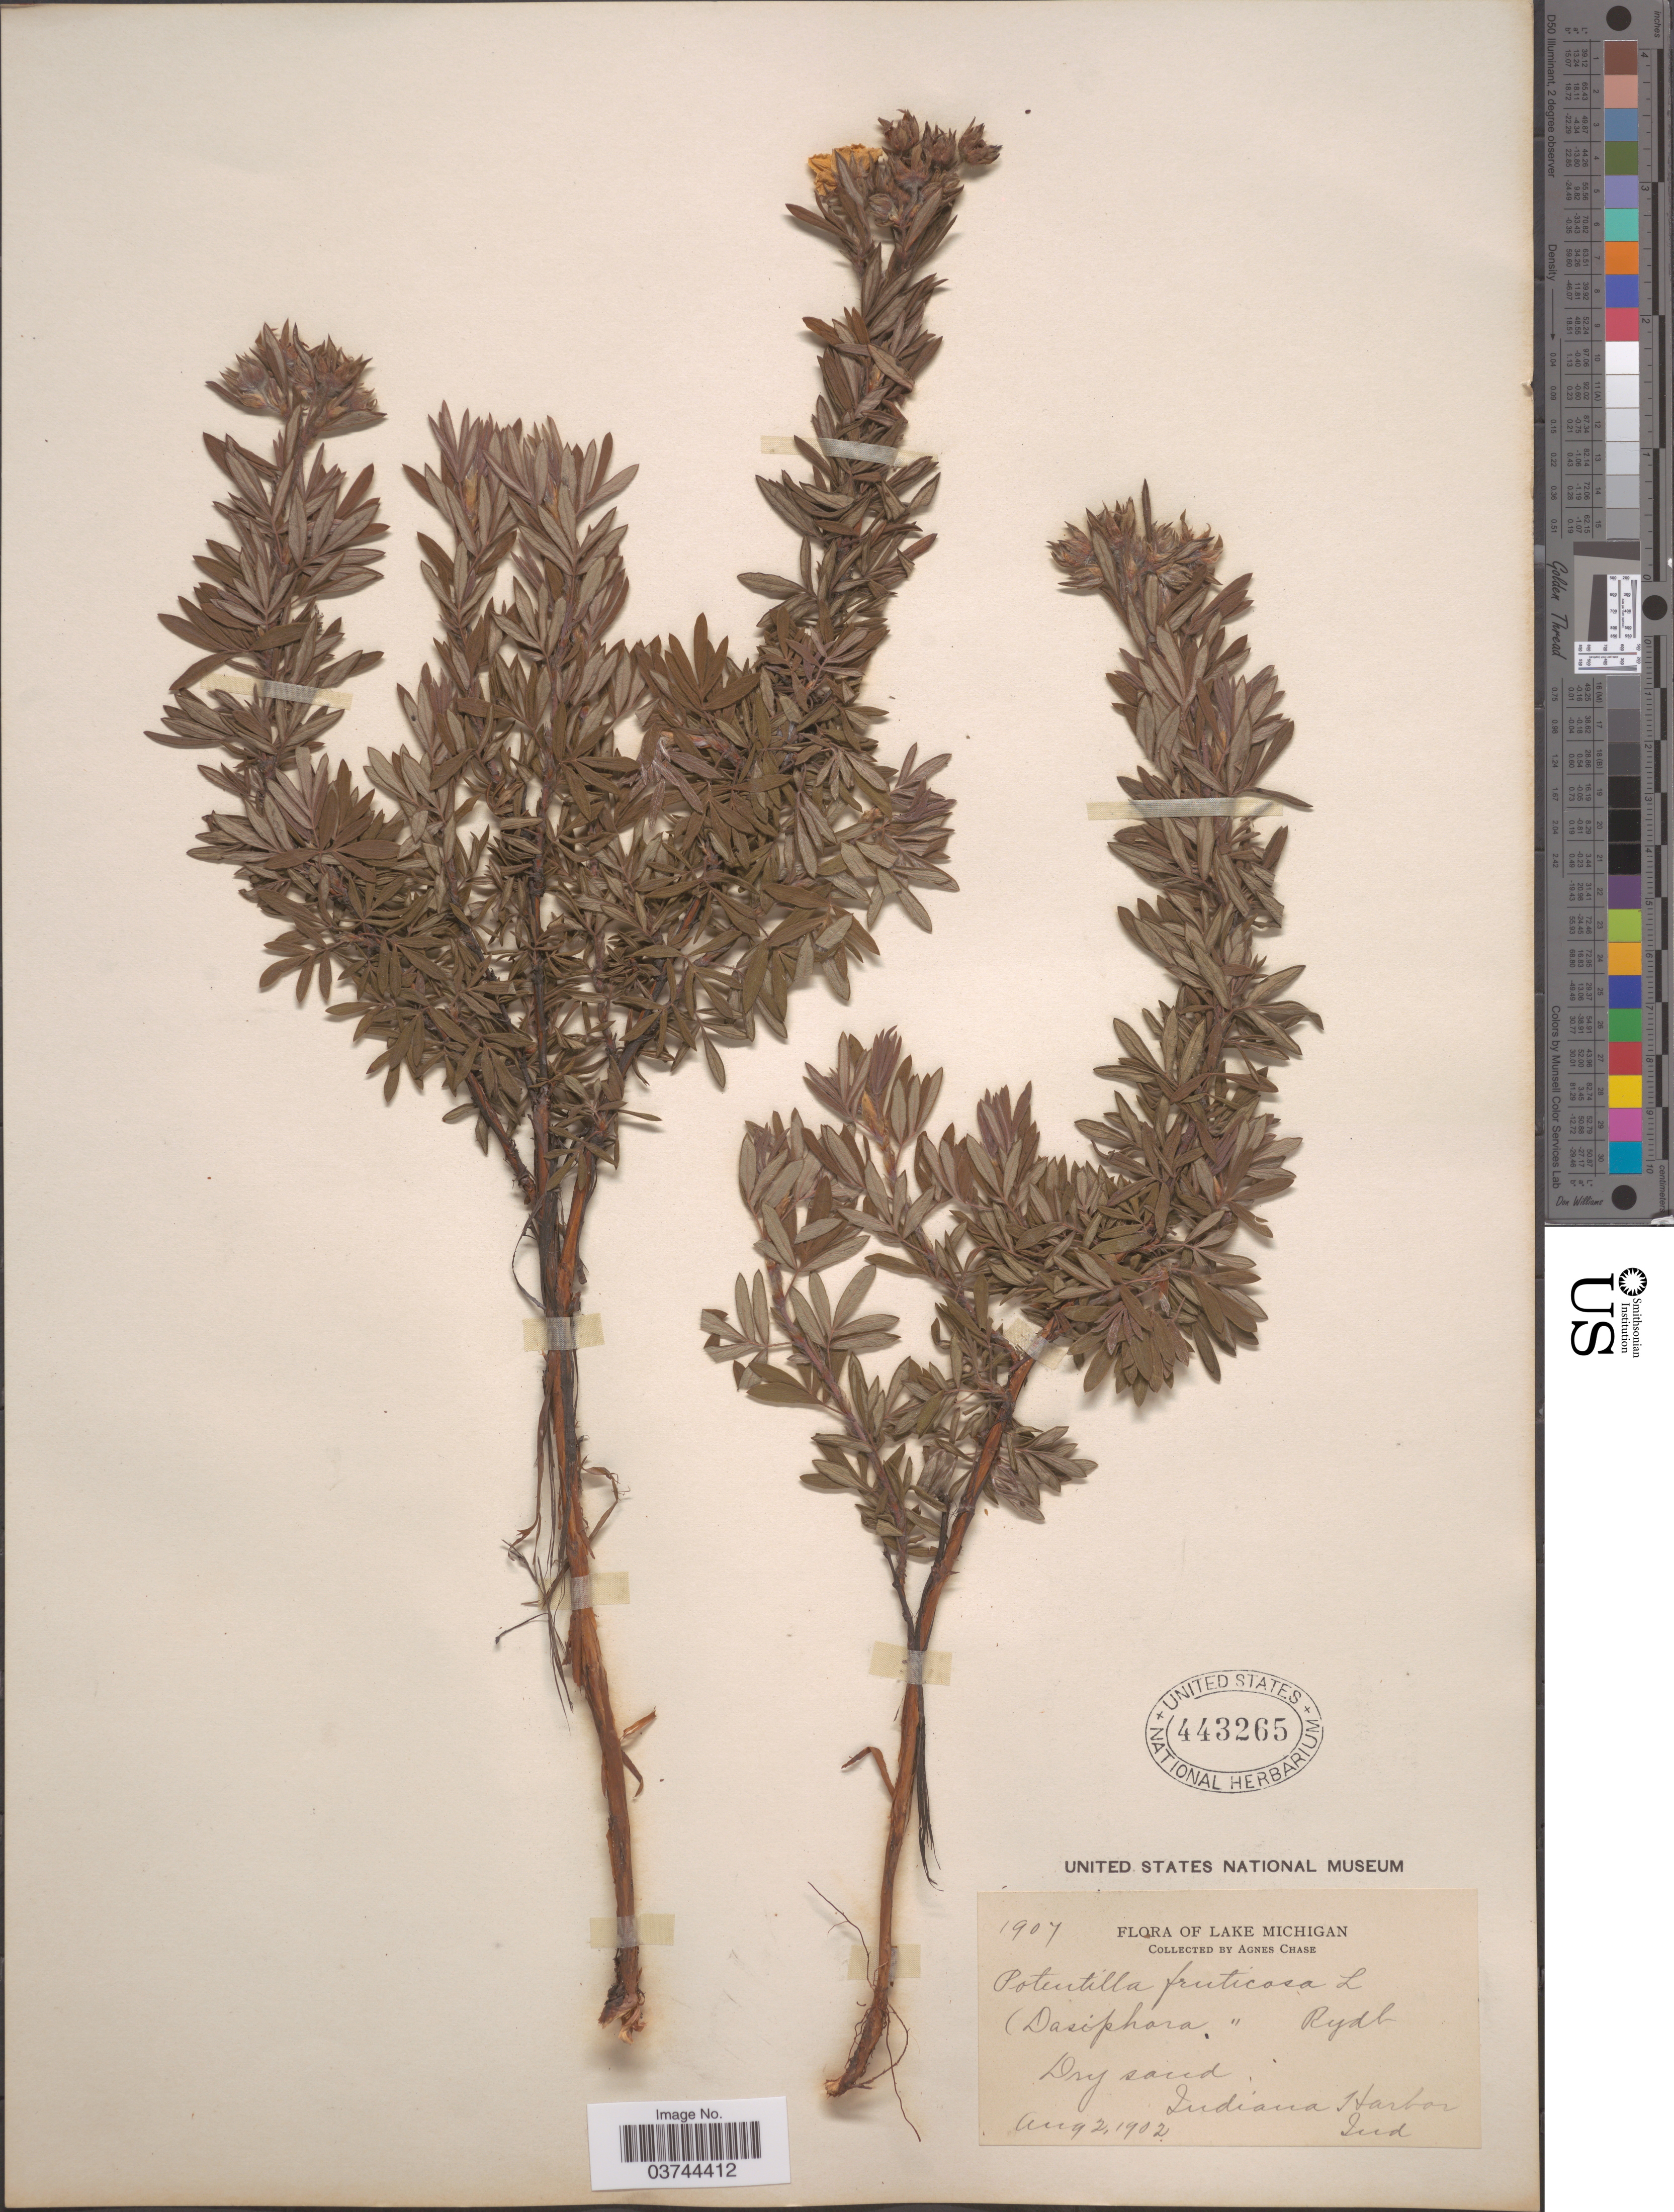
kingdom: Plantae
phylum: Tracheophyta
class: Magnoliopsida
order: Rosales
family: Rosaceae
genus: Dasiphora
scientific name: Dasiphora fruticosa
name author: (L.) Rydb.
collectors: A. Chase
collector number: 1907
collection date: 1902-08-02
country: United States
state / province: Indiana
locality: Lake Michigan. Indiana Harbor.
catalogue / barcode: US 443265